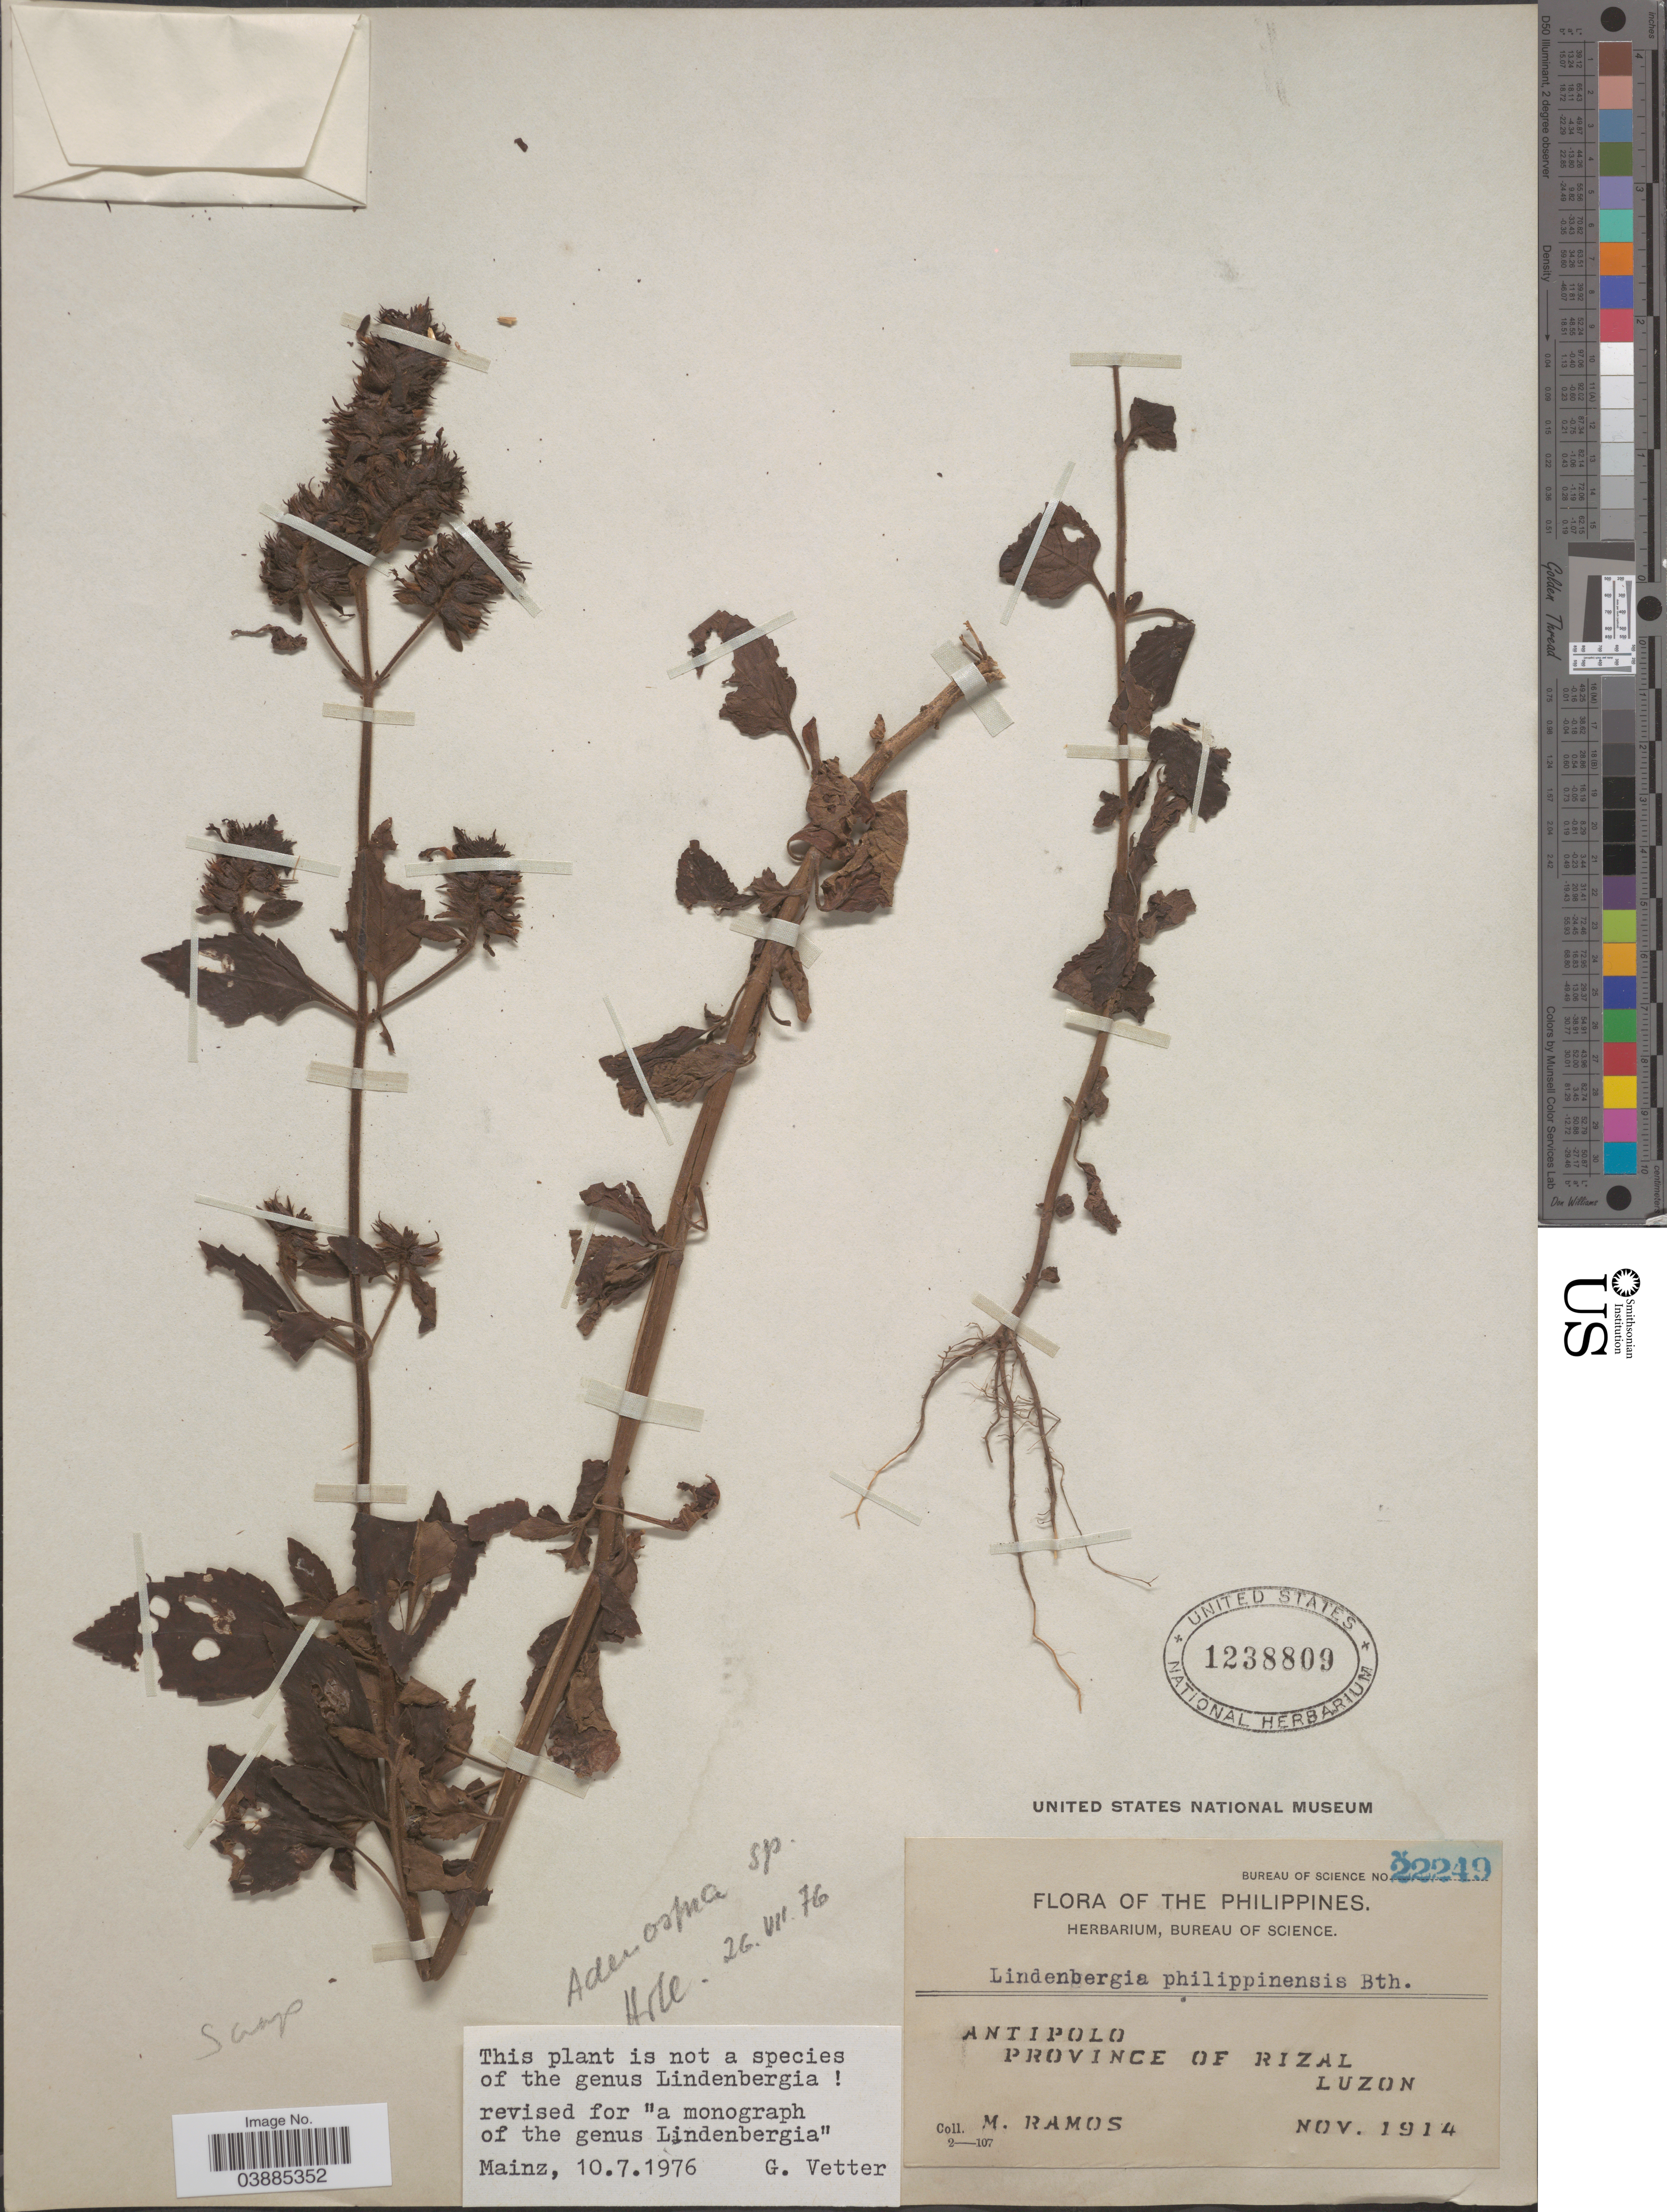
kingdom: Plantae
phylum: Tracheophyta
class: Magnoliopsida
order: Lamiales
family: Plantaginaceae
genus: Adenosma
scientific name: Adenosma sp.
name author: R. Br.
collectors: M. Ramos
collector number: Bureau of Science 22249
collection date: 1914-11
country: Philippines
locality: Antipolo. Province of Rizal. Luzon.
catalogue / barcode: US 1238809